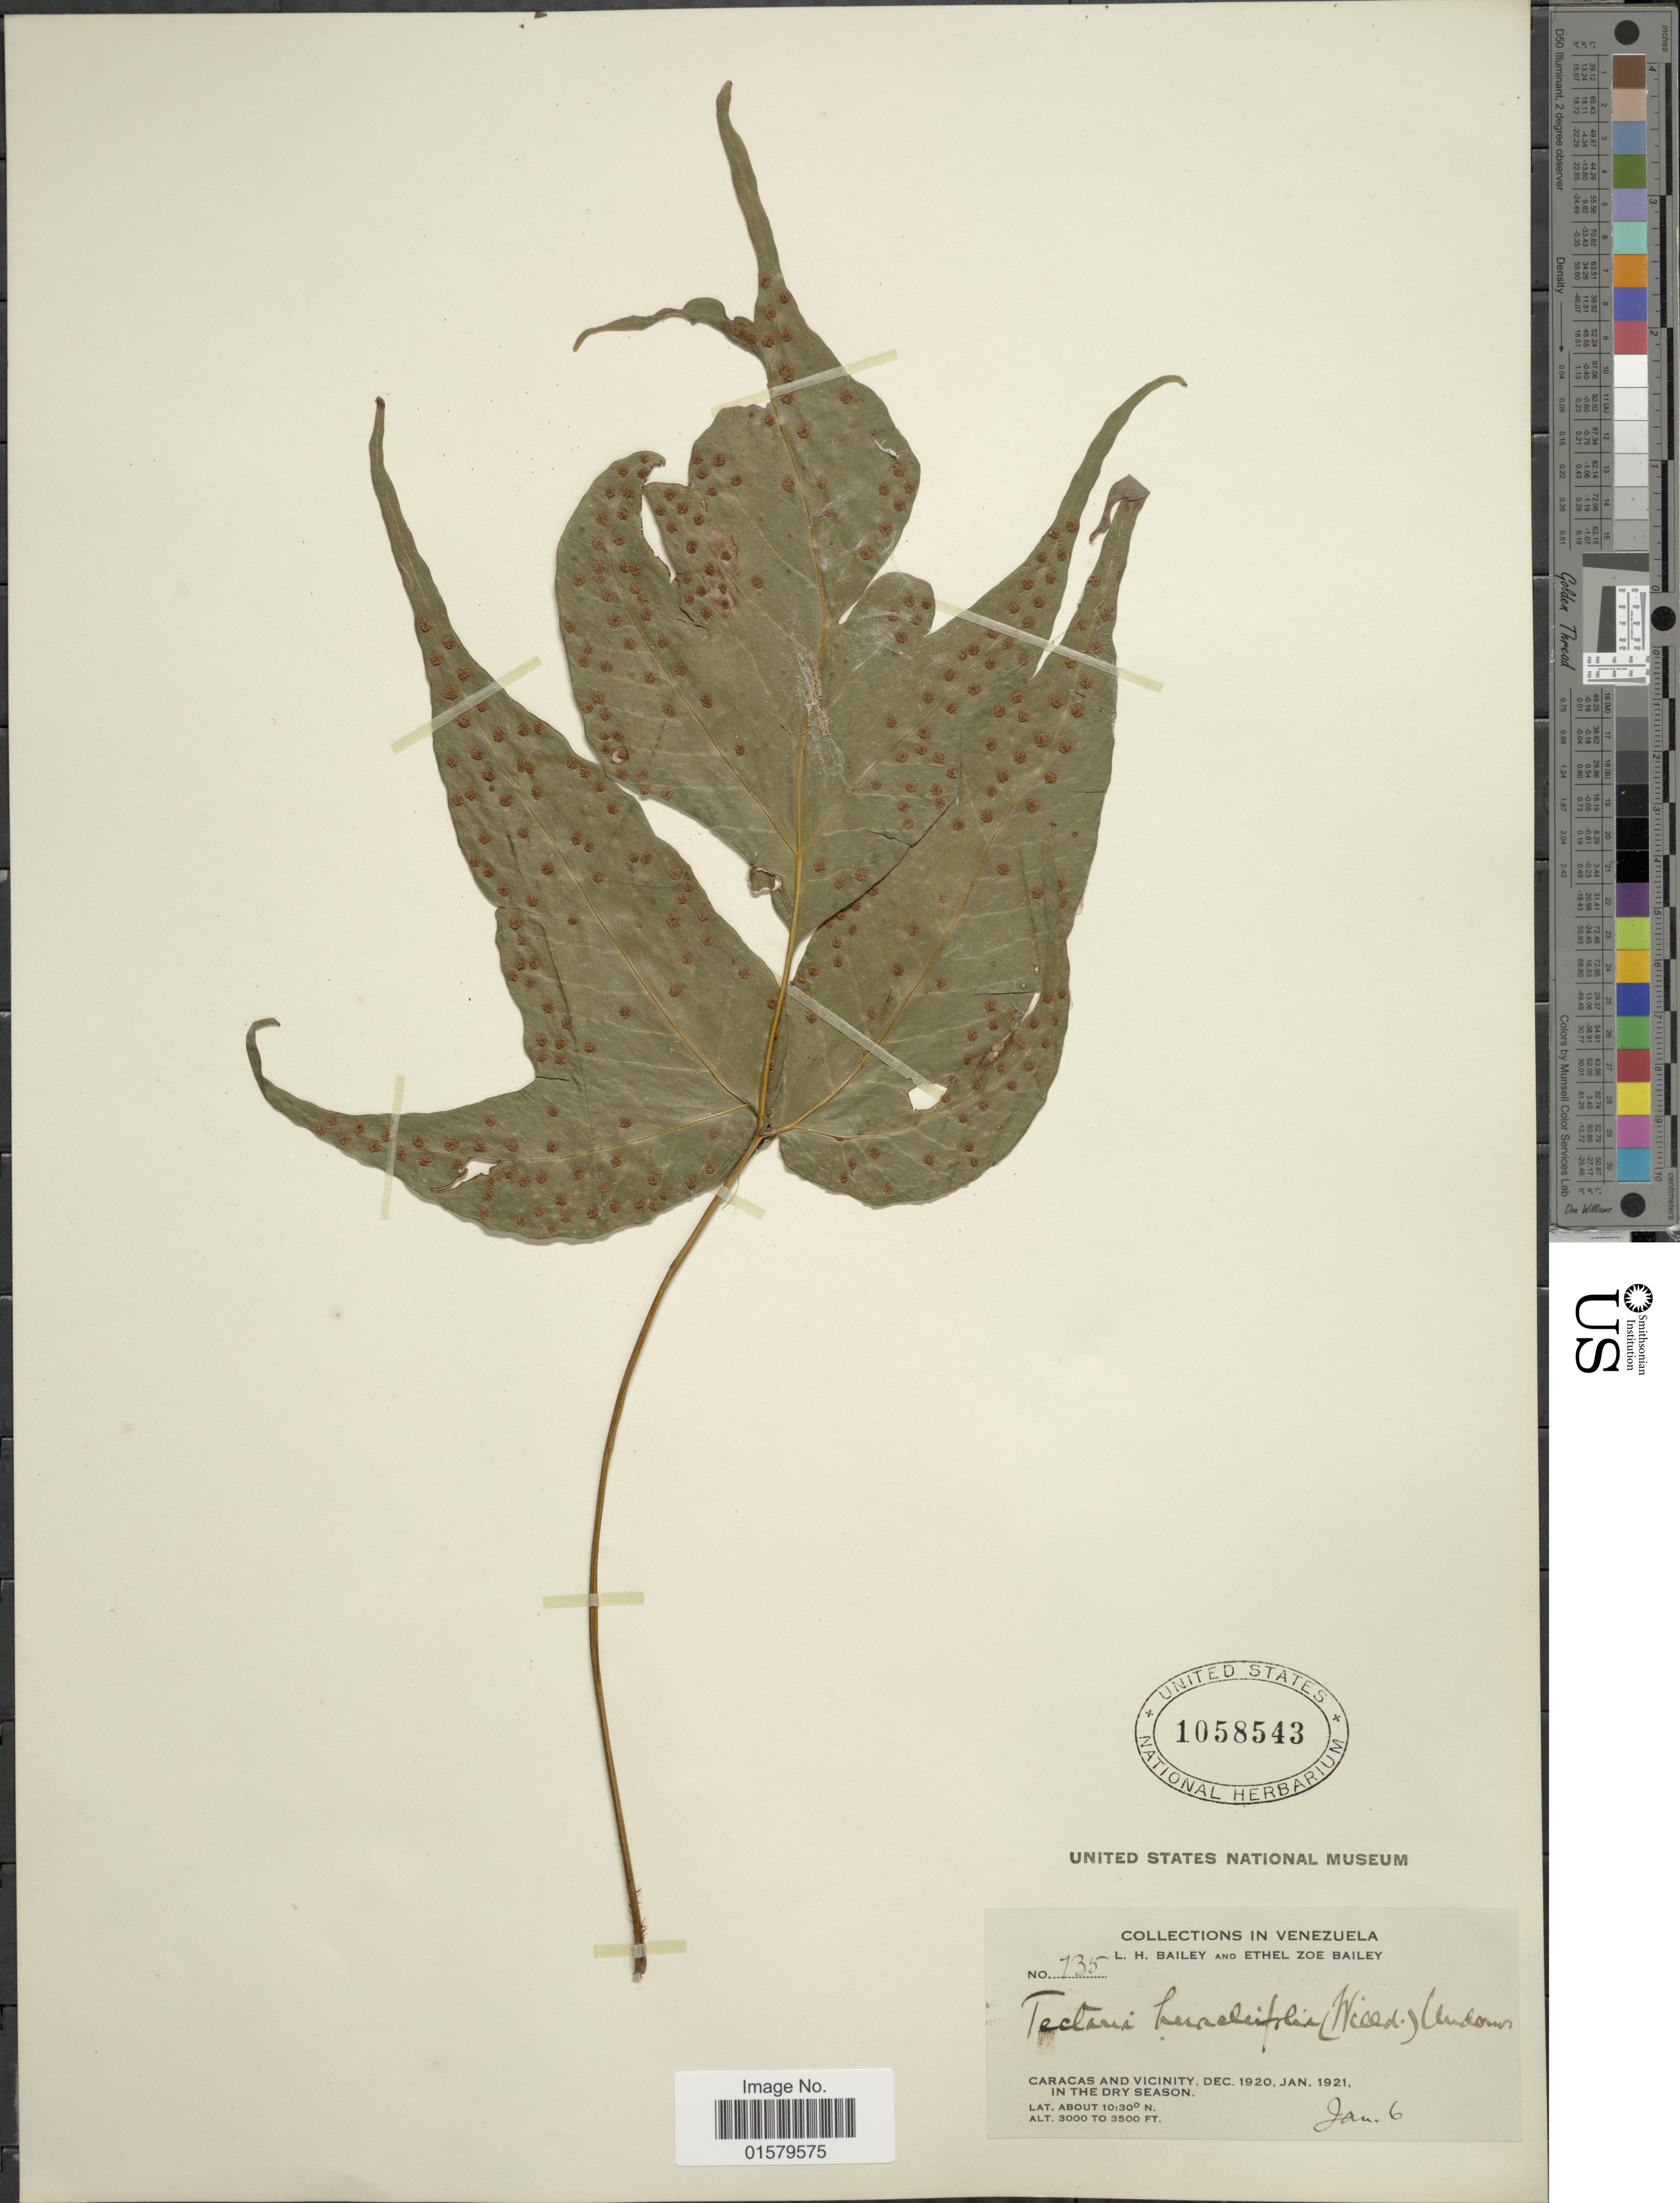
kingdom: Plantae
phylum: Tracheophyta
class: Polypodiopsida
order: Polypodiales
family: Tectariaceae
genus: Tectaria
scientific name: Tectaria heracleifolia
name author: (Willd.) Underw.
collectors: L. H. Bailey & E. Z. Bailey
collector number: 135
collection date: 1920-12/1921-01-06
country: Venezuela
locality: Caracas and vicinity, in dry season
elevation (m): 914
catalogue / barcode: US 1058543